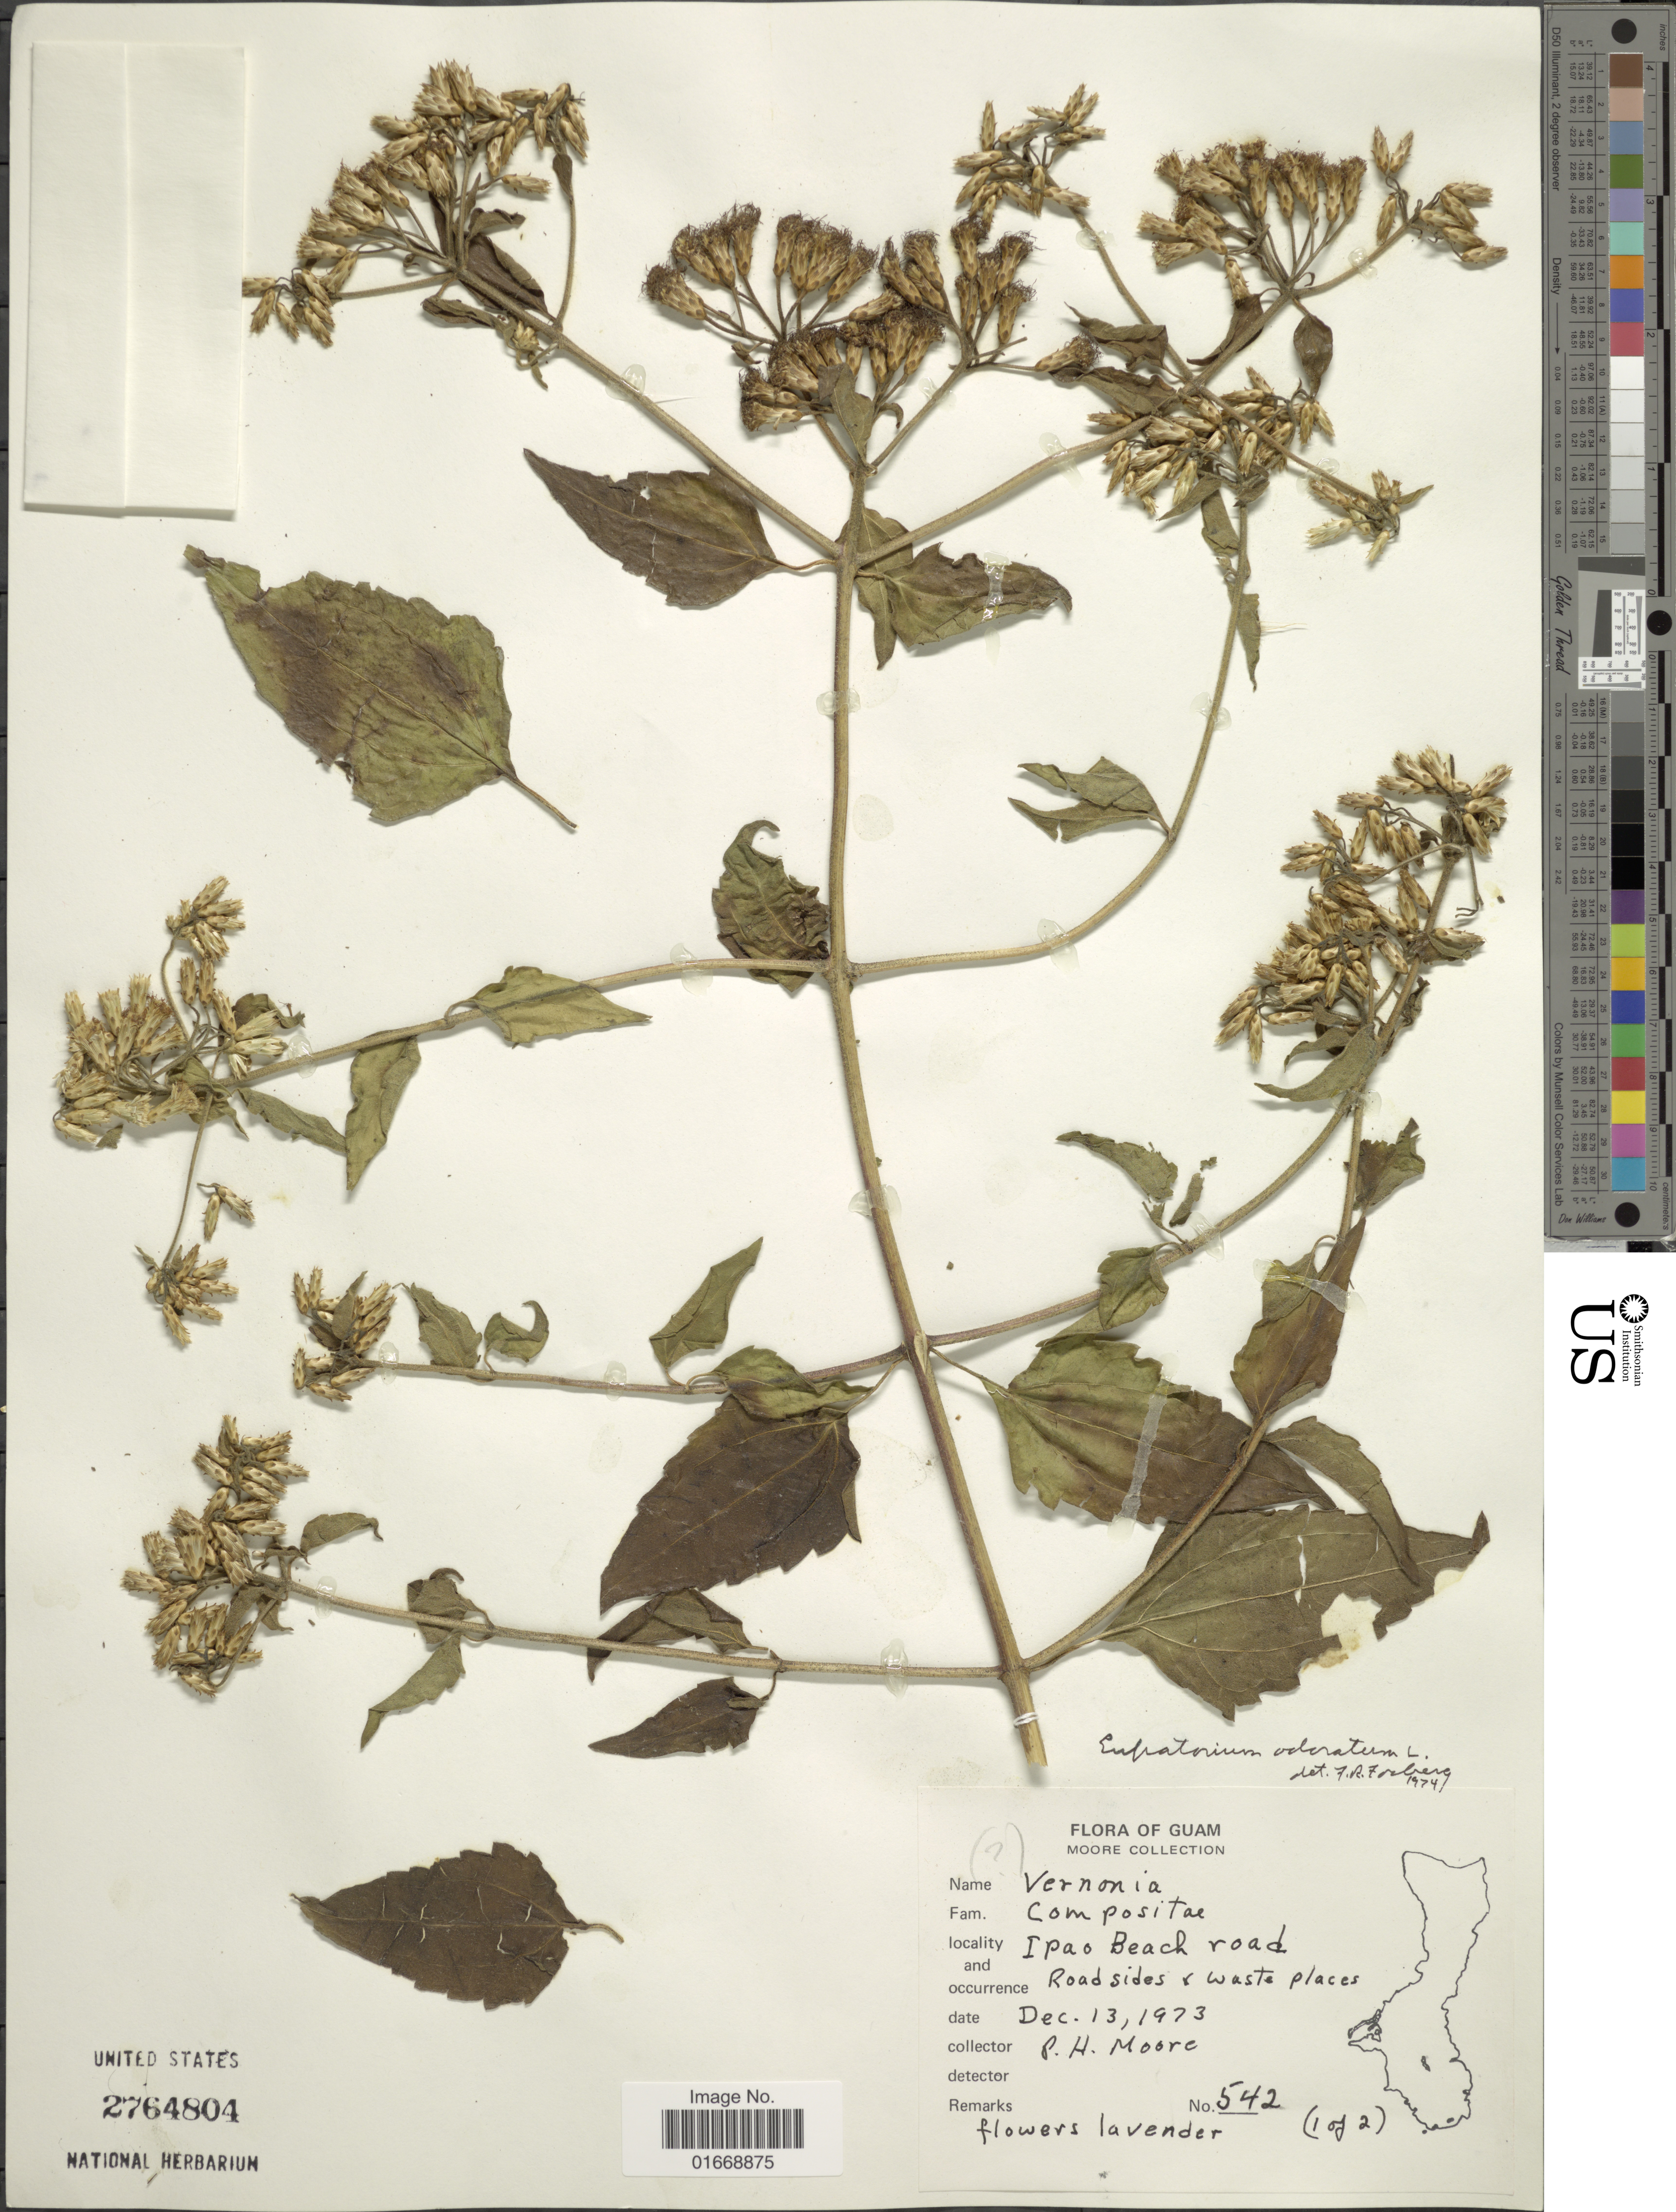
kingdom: Plantae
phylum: Tracheophyta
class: Magnoliopsida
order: Asterales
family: Asteraceae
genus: Chromolaena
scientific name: Chromolaena odorata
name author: (L.) R.M. King & H. Rob.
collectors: P. H. Moore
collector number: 542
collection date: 1973-12-13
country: Guam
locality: Ipao Beach Road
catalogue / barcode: US 2764804